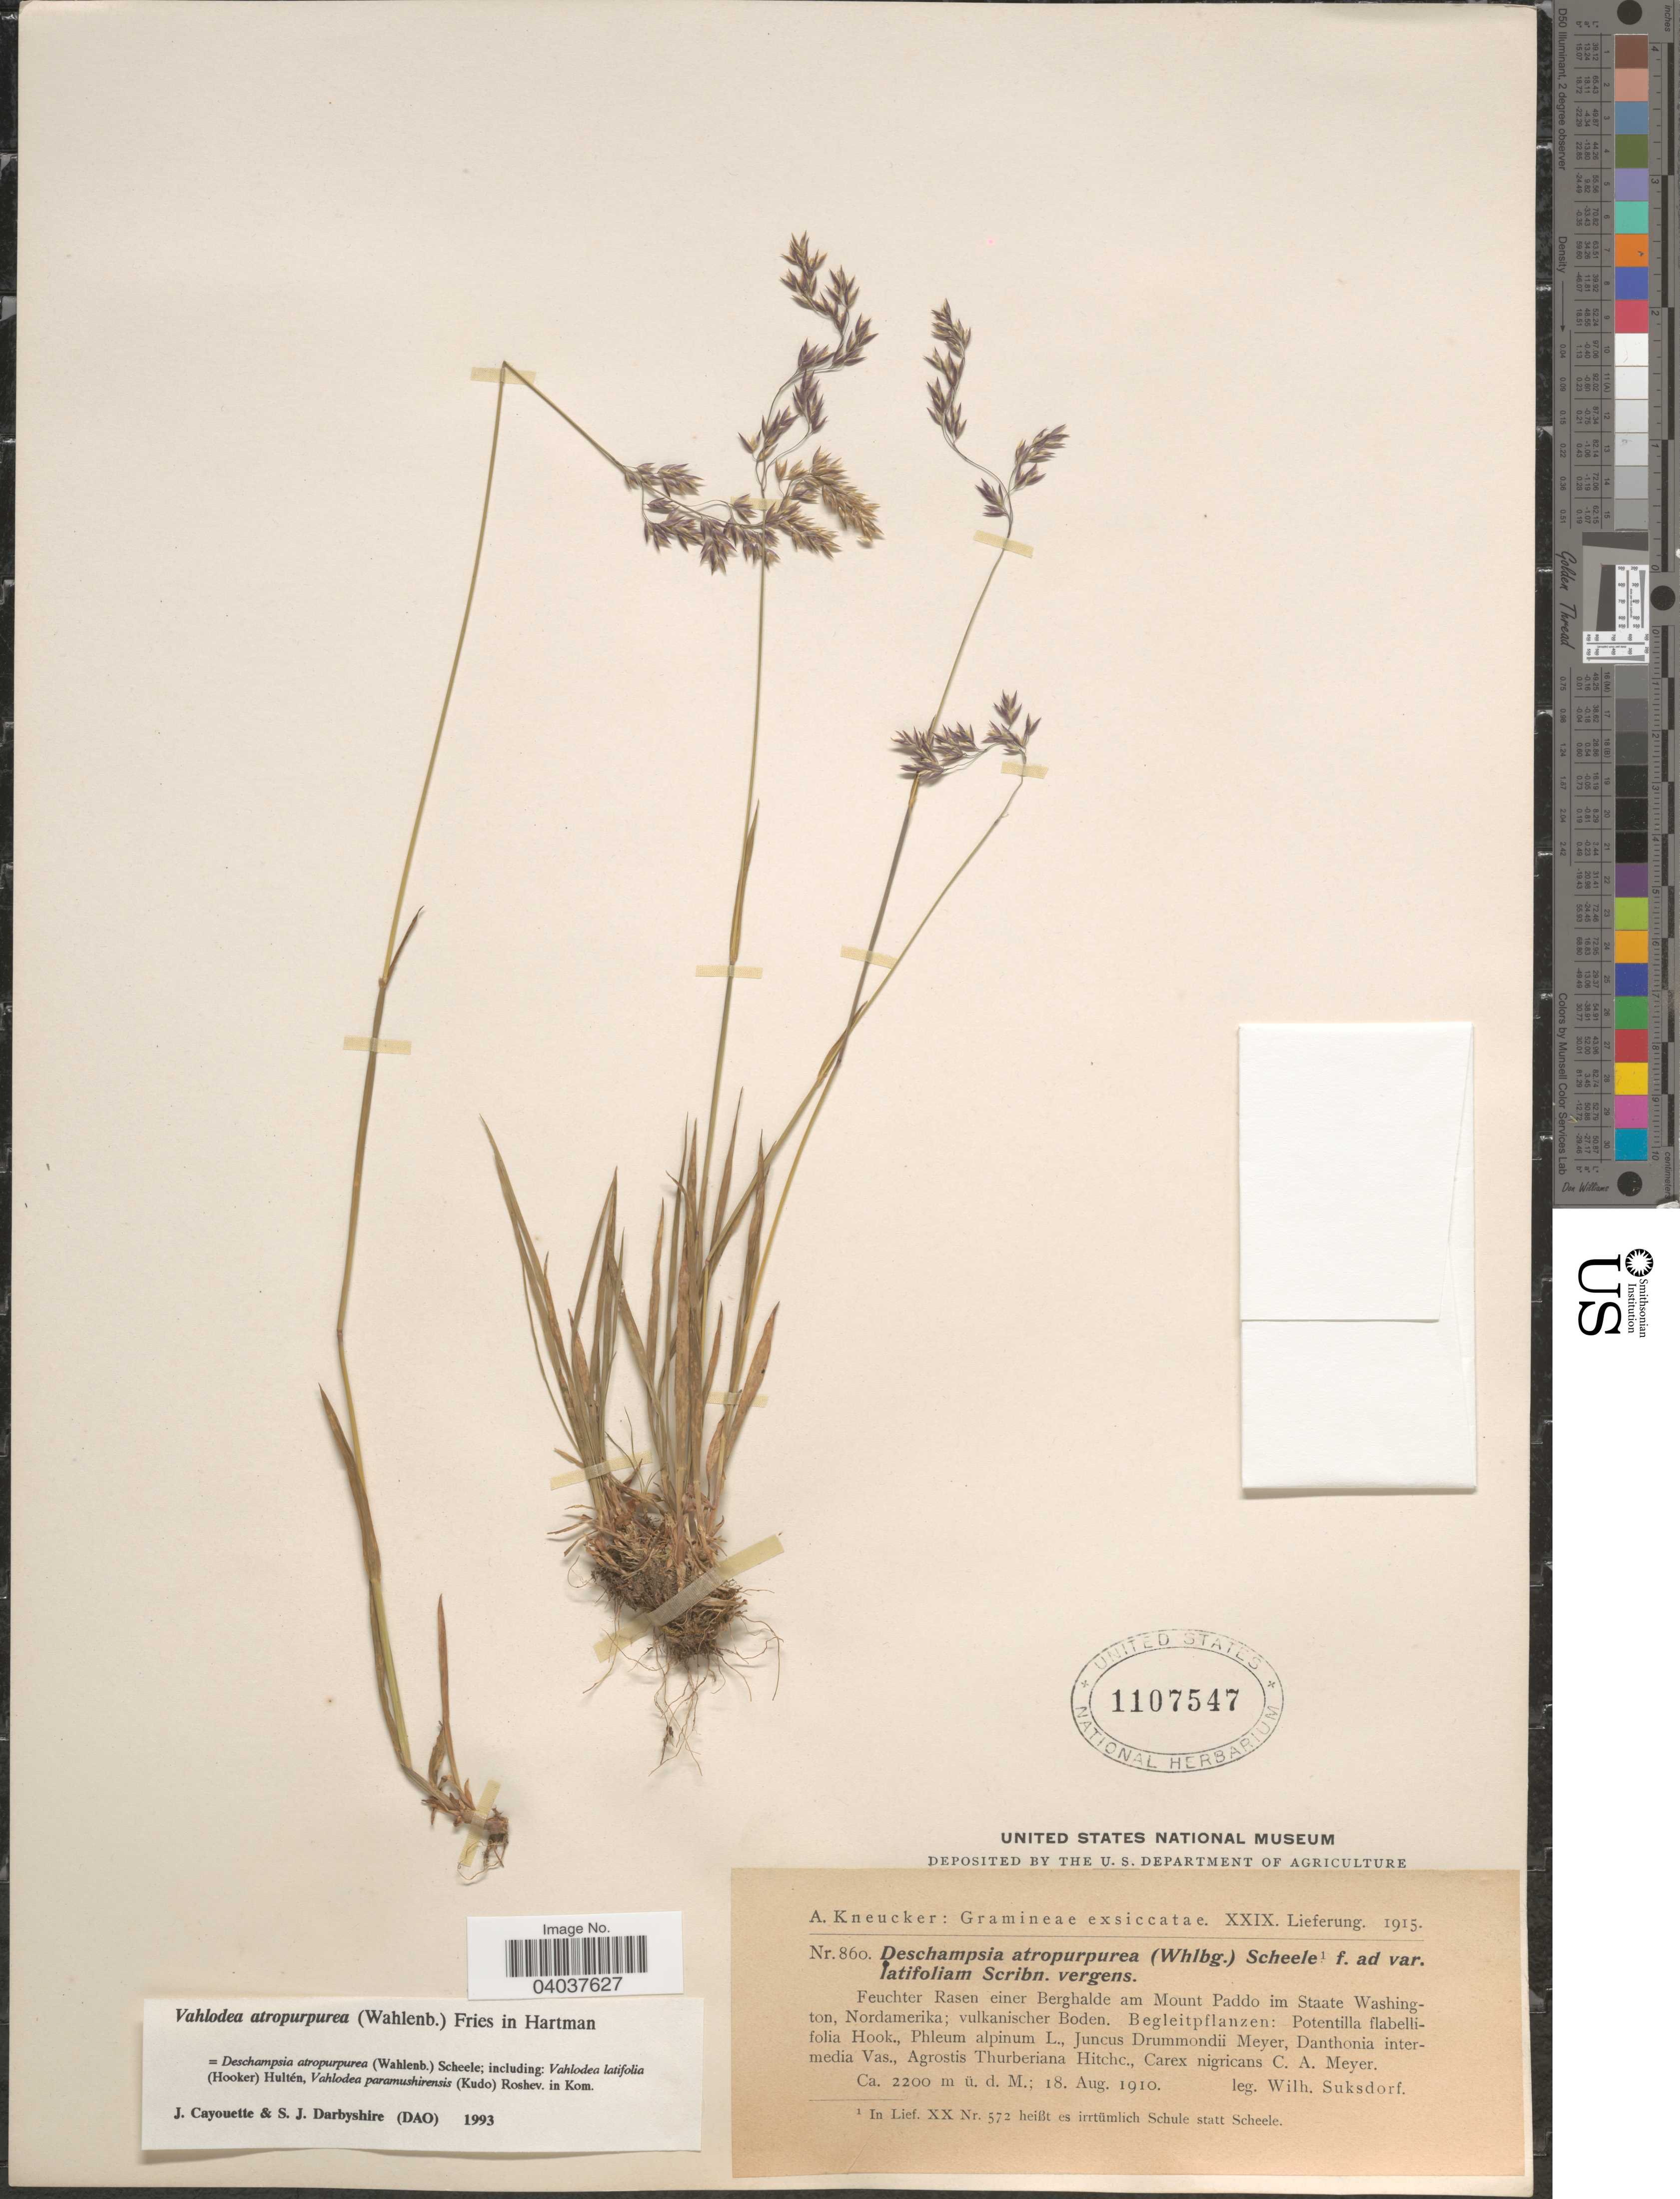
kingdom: Plantae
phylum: Tracheophyta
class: Liliopsida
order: Poales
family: Poaceae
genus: Vahlodea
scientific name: Vahlodea atropurpurea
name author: (Wahlenb.) Fr. ex Hartm.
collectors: W. N. Suksdorf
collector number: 860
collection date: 1910-08-18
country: United States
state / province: Washington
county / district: Skamania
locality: Feuchter Rasen einer Berghalde am Mount Paddo im Staate Washington, Nordamerika; vulkanischer Boden.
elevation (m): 2200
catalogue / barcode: US 1107547